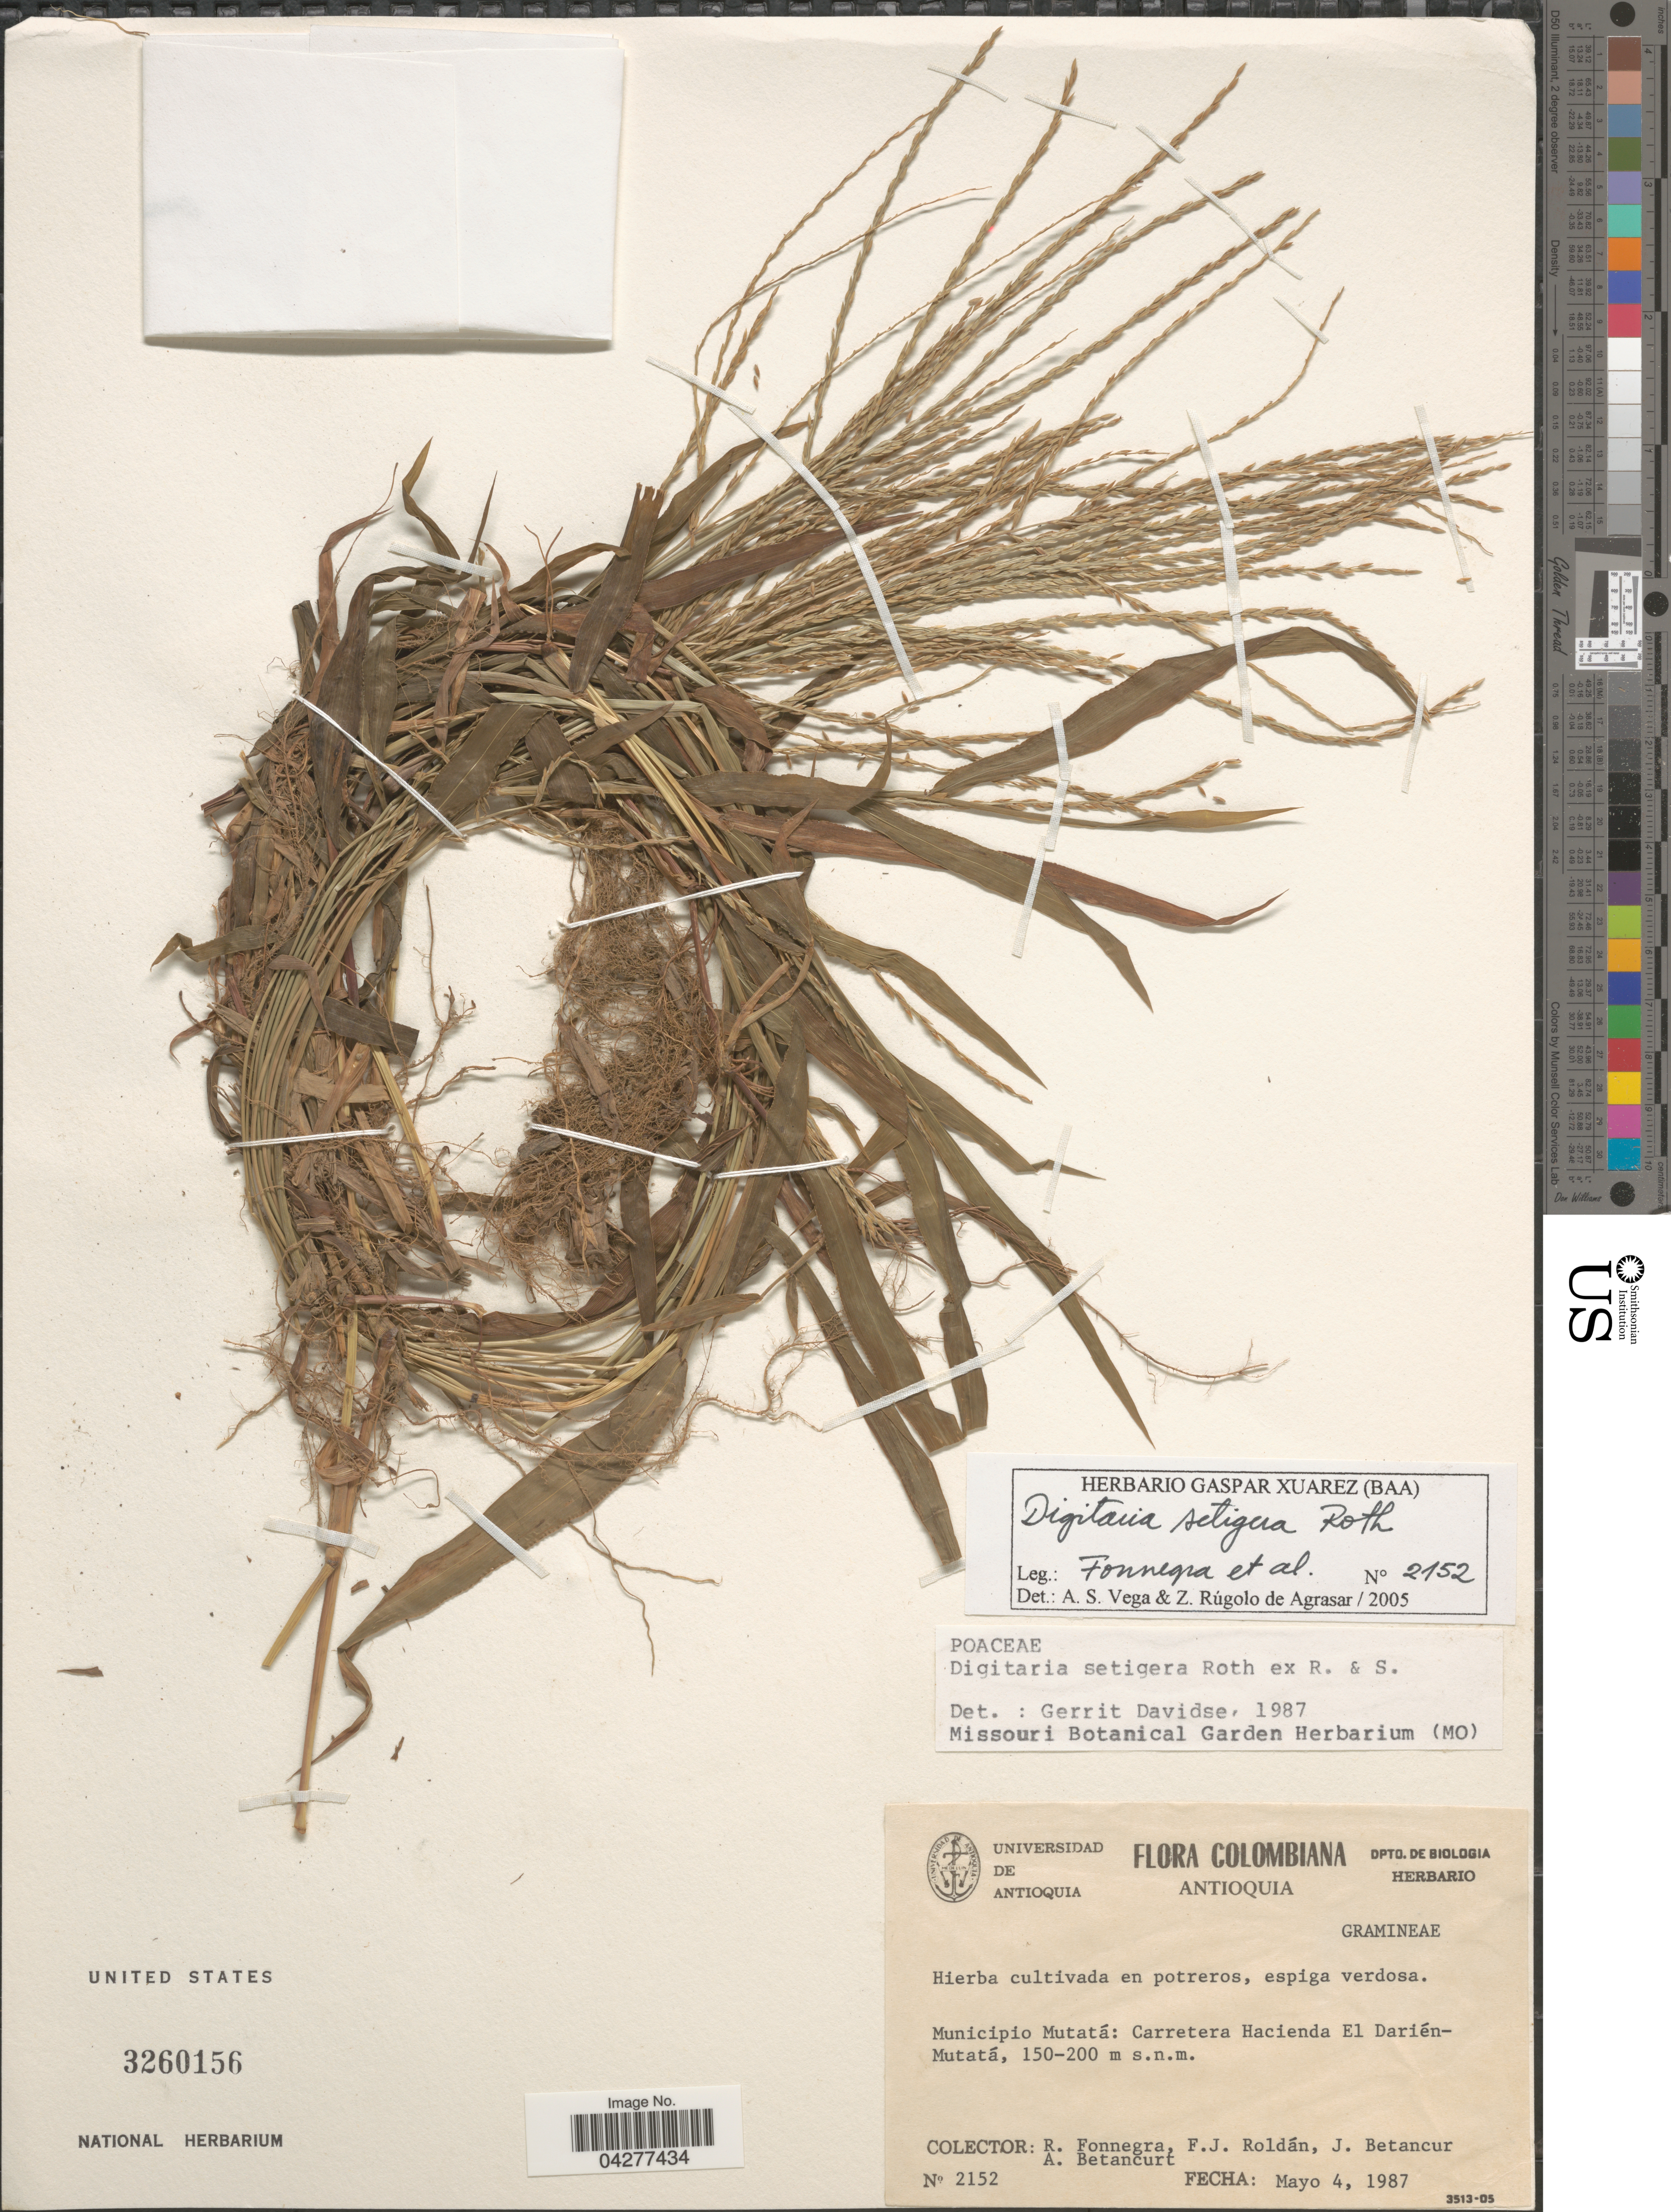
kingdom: Plantae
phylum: Tracheophyta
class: Liliopsida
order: Poales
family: Poaceae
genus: Digitaria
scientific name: Digitaria setigera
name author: Roth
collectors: R. Fonnegra, F. J. Roldán, J. Betancur & A. Betancurt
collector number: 2152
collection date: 1987-05-04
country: Colombia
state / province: Antioquia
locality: Colombiana. Municipio Mutatá: Carretera Hacienda El Darién-Mutatá.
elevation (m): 150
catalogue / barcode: US 3260156